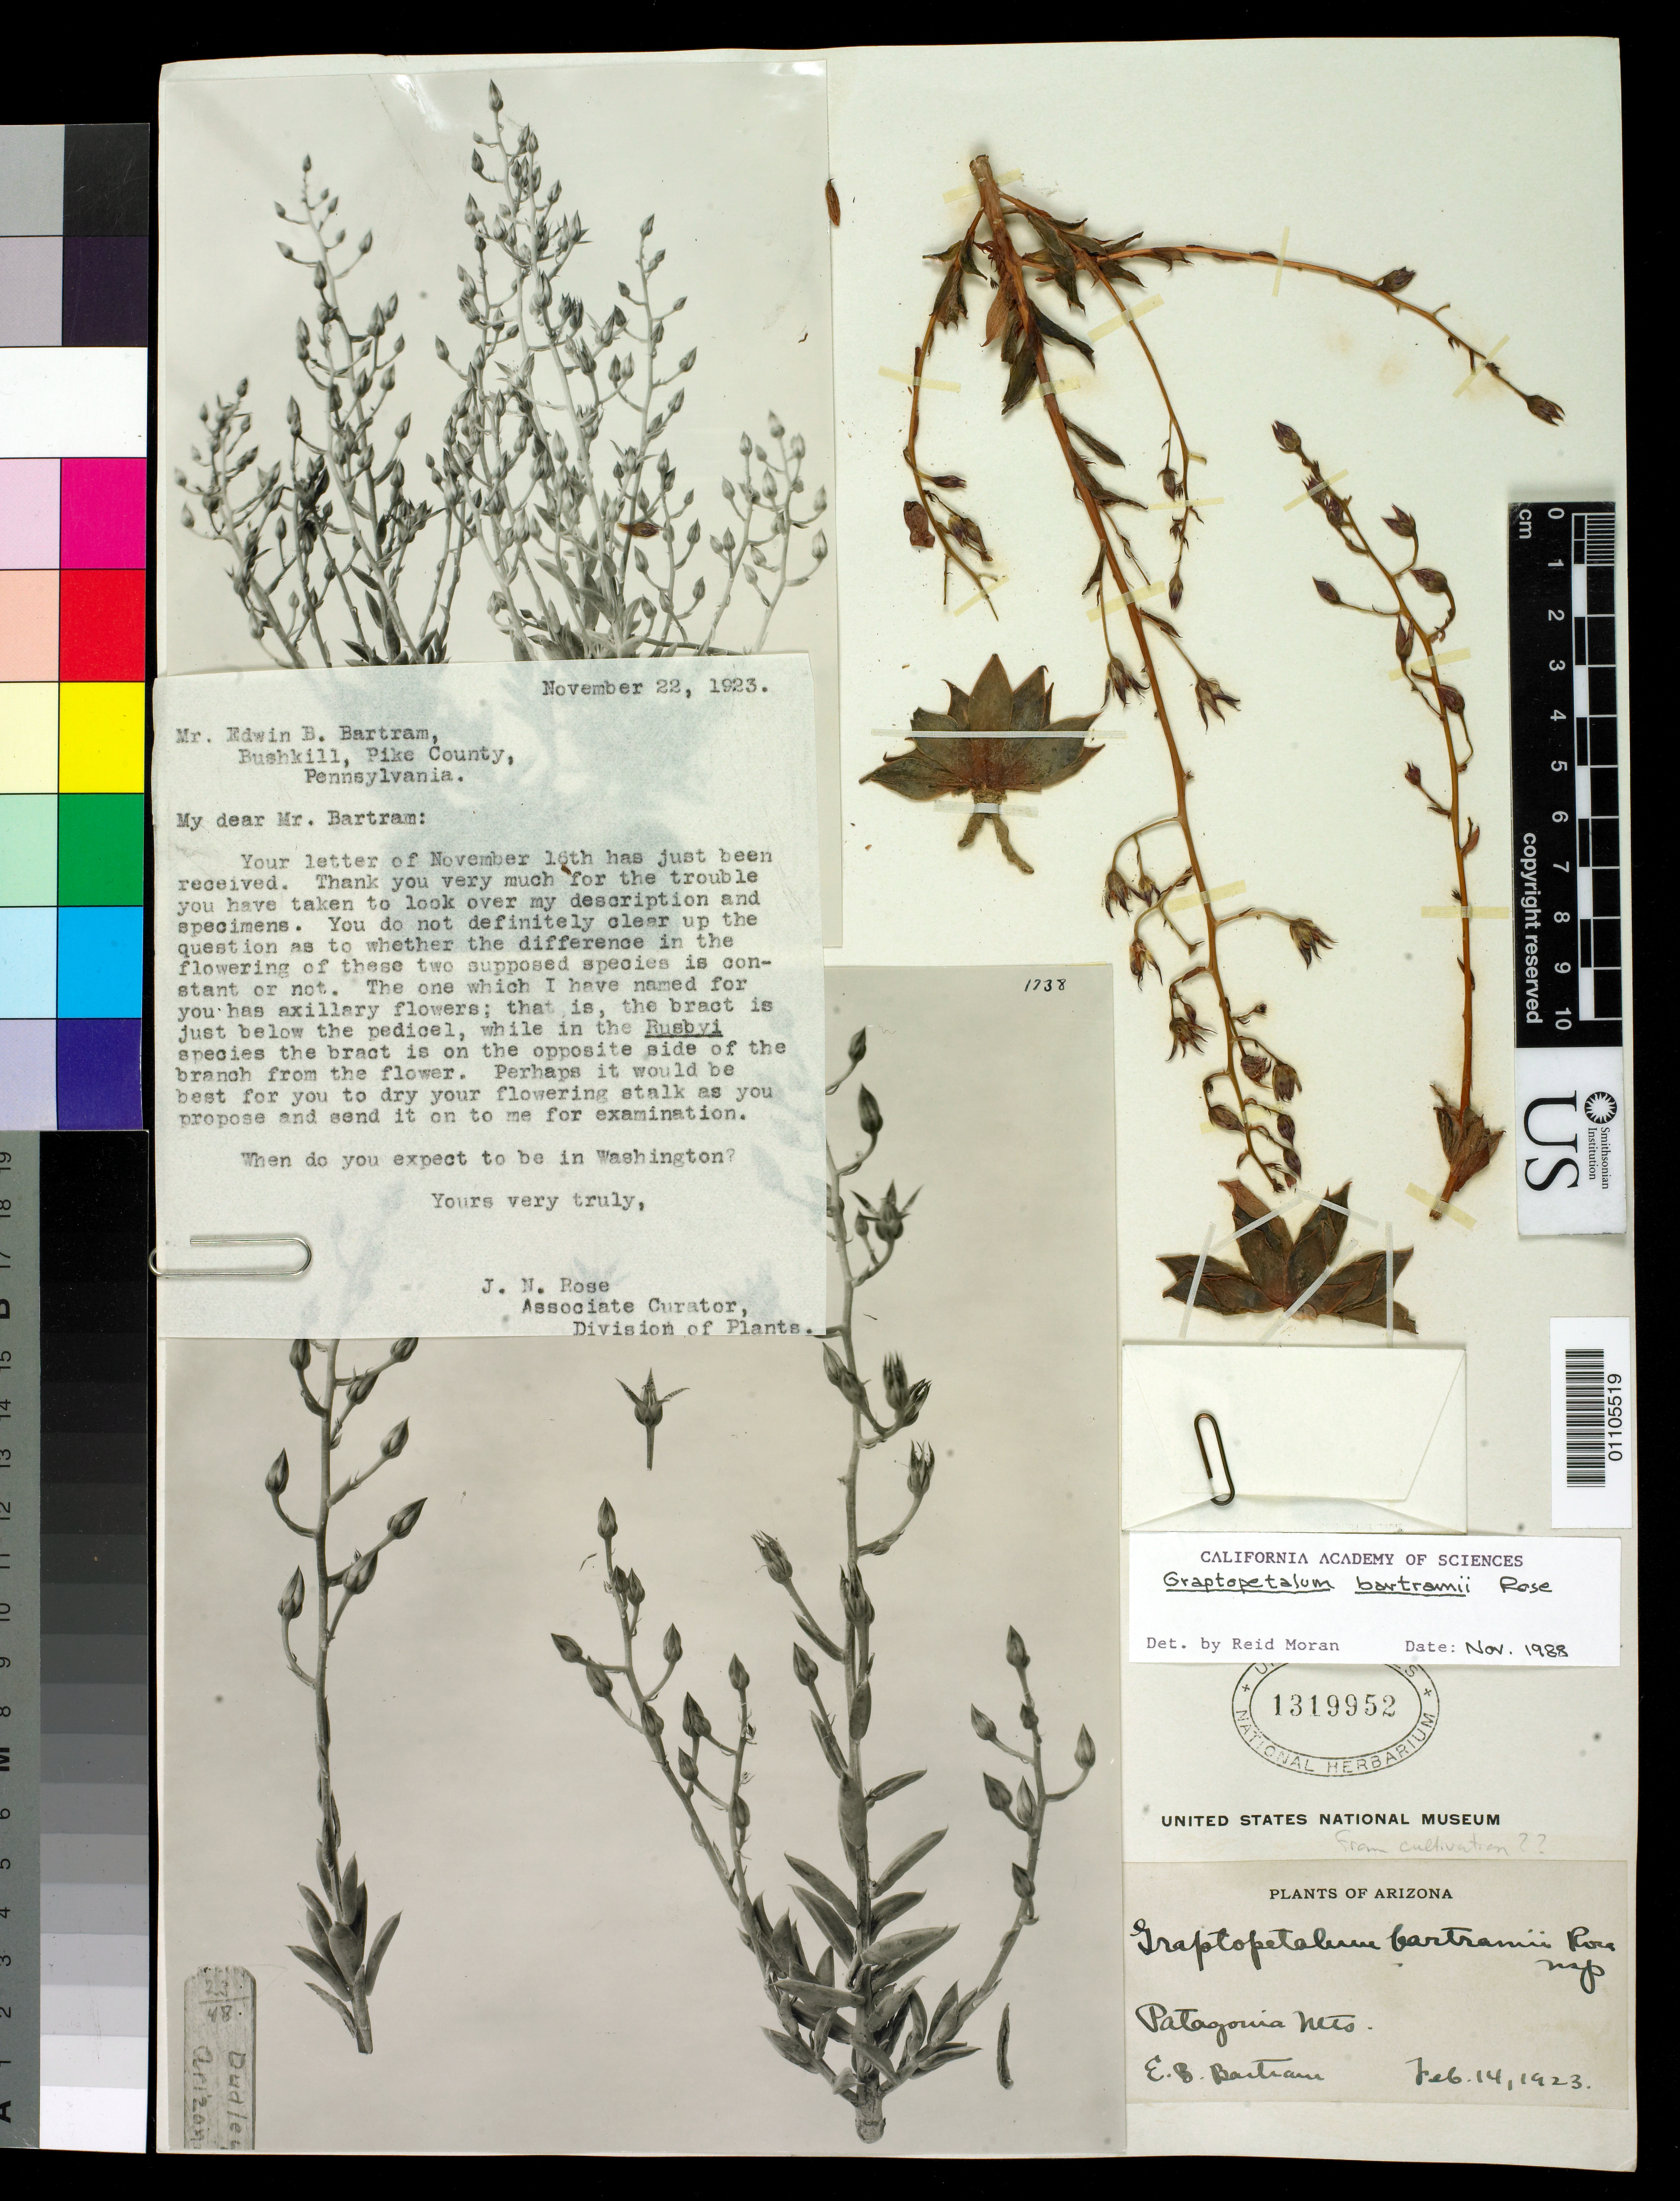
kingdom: Plantae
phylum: Tracheophyta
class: Magnoliopsida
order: Saxifragales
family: Crassulaceae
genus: Graptopetalum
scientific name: Graptopetalum bartramii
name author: Rose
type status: Syntype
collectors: E. B. Bartram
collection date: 1923-02-14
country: United States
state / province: Arizona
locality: Alum Rock Canyon, Patagonia Mts.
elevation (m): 1524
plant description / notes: Collection data matches original collection but this specimen probably made from cultivated plant; photo of living plant attached bears greenhouse stake (greenhouse accession number 23.48). Protologue refers to several collections, including original collection (February 1923) and specimens flowering in cultivation (October 1923, October 1925) without designating a type.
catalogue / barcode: US 1319952